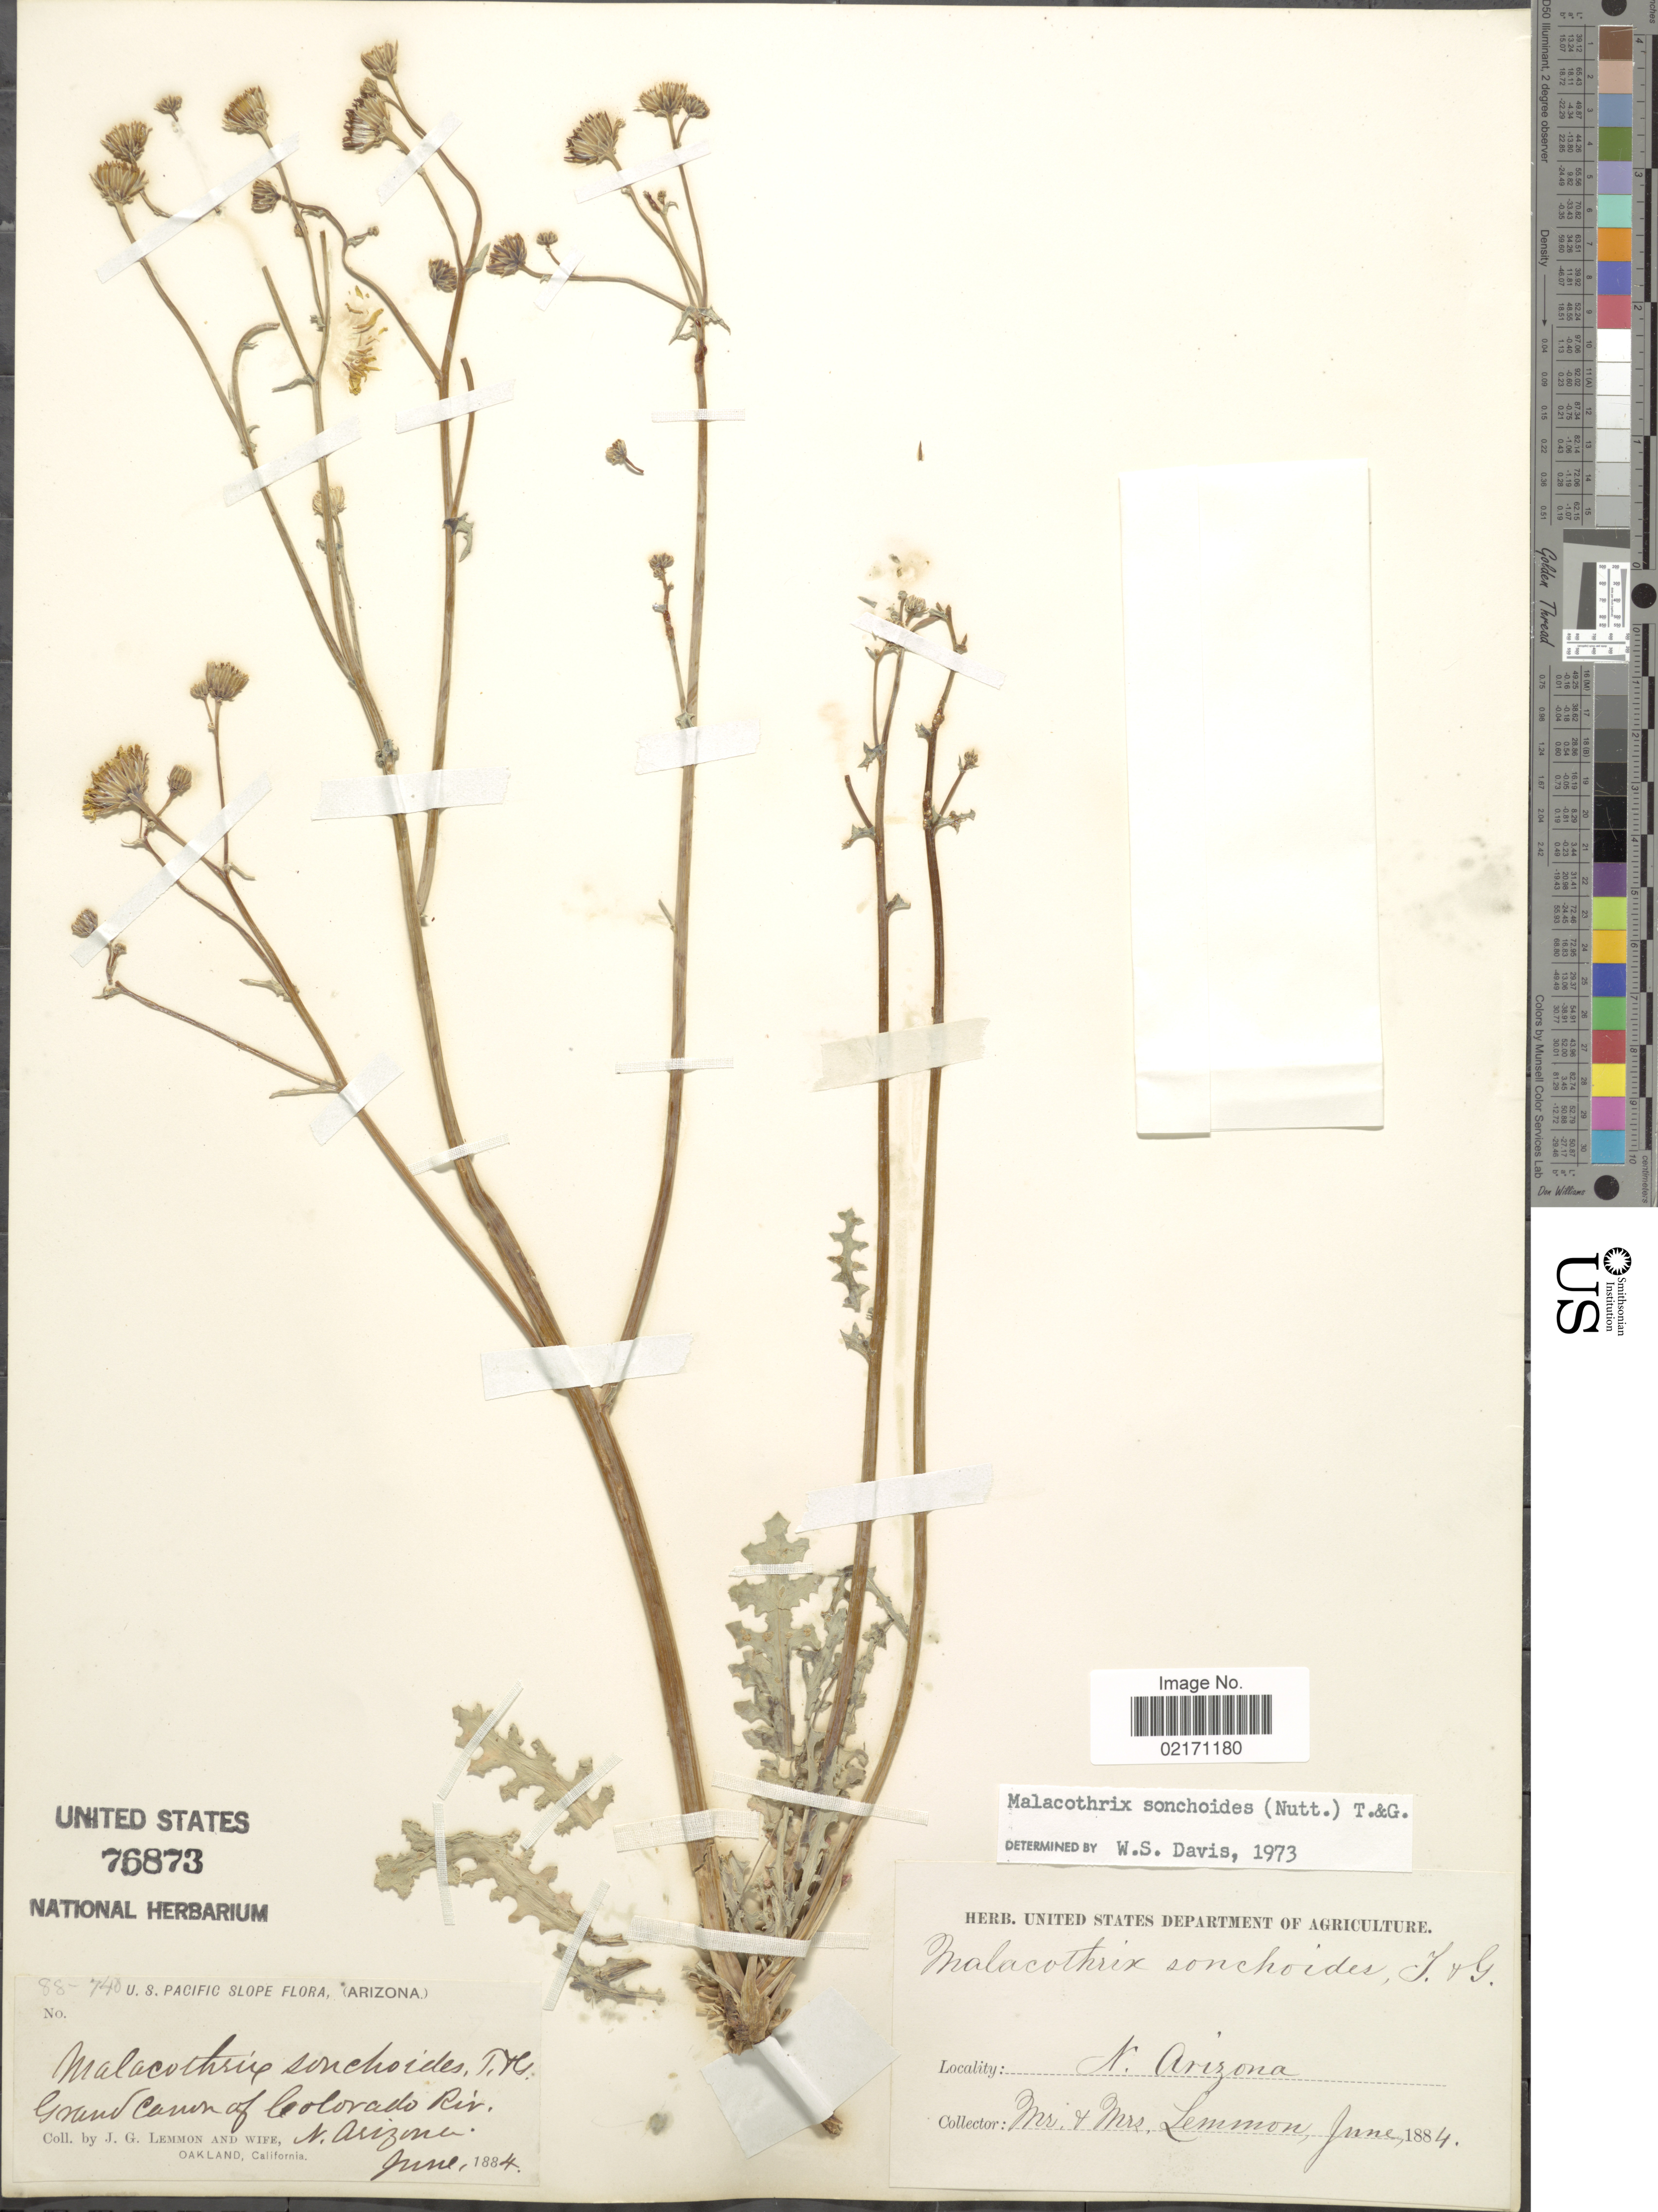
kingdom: Plantae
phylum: Tracheophyta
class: Magnoliopsida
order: Asterales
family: Asteraceae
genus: Malacothrix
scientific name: Malacothrix sonchoides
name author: (Nutt.) Torr. & A. Gray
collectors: J. Lemmon & Mrs. J. G. Lemmon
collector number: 88-740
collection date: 1884-06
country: United States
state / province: Arizona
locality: U. S. Pacific Slope, Grand Canon of Colorado Riv., N. Arizona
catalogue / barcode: US 76873